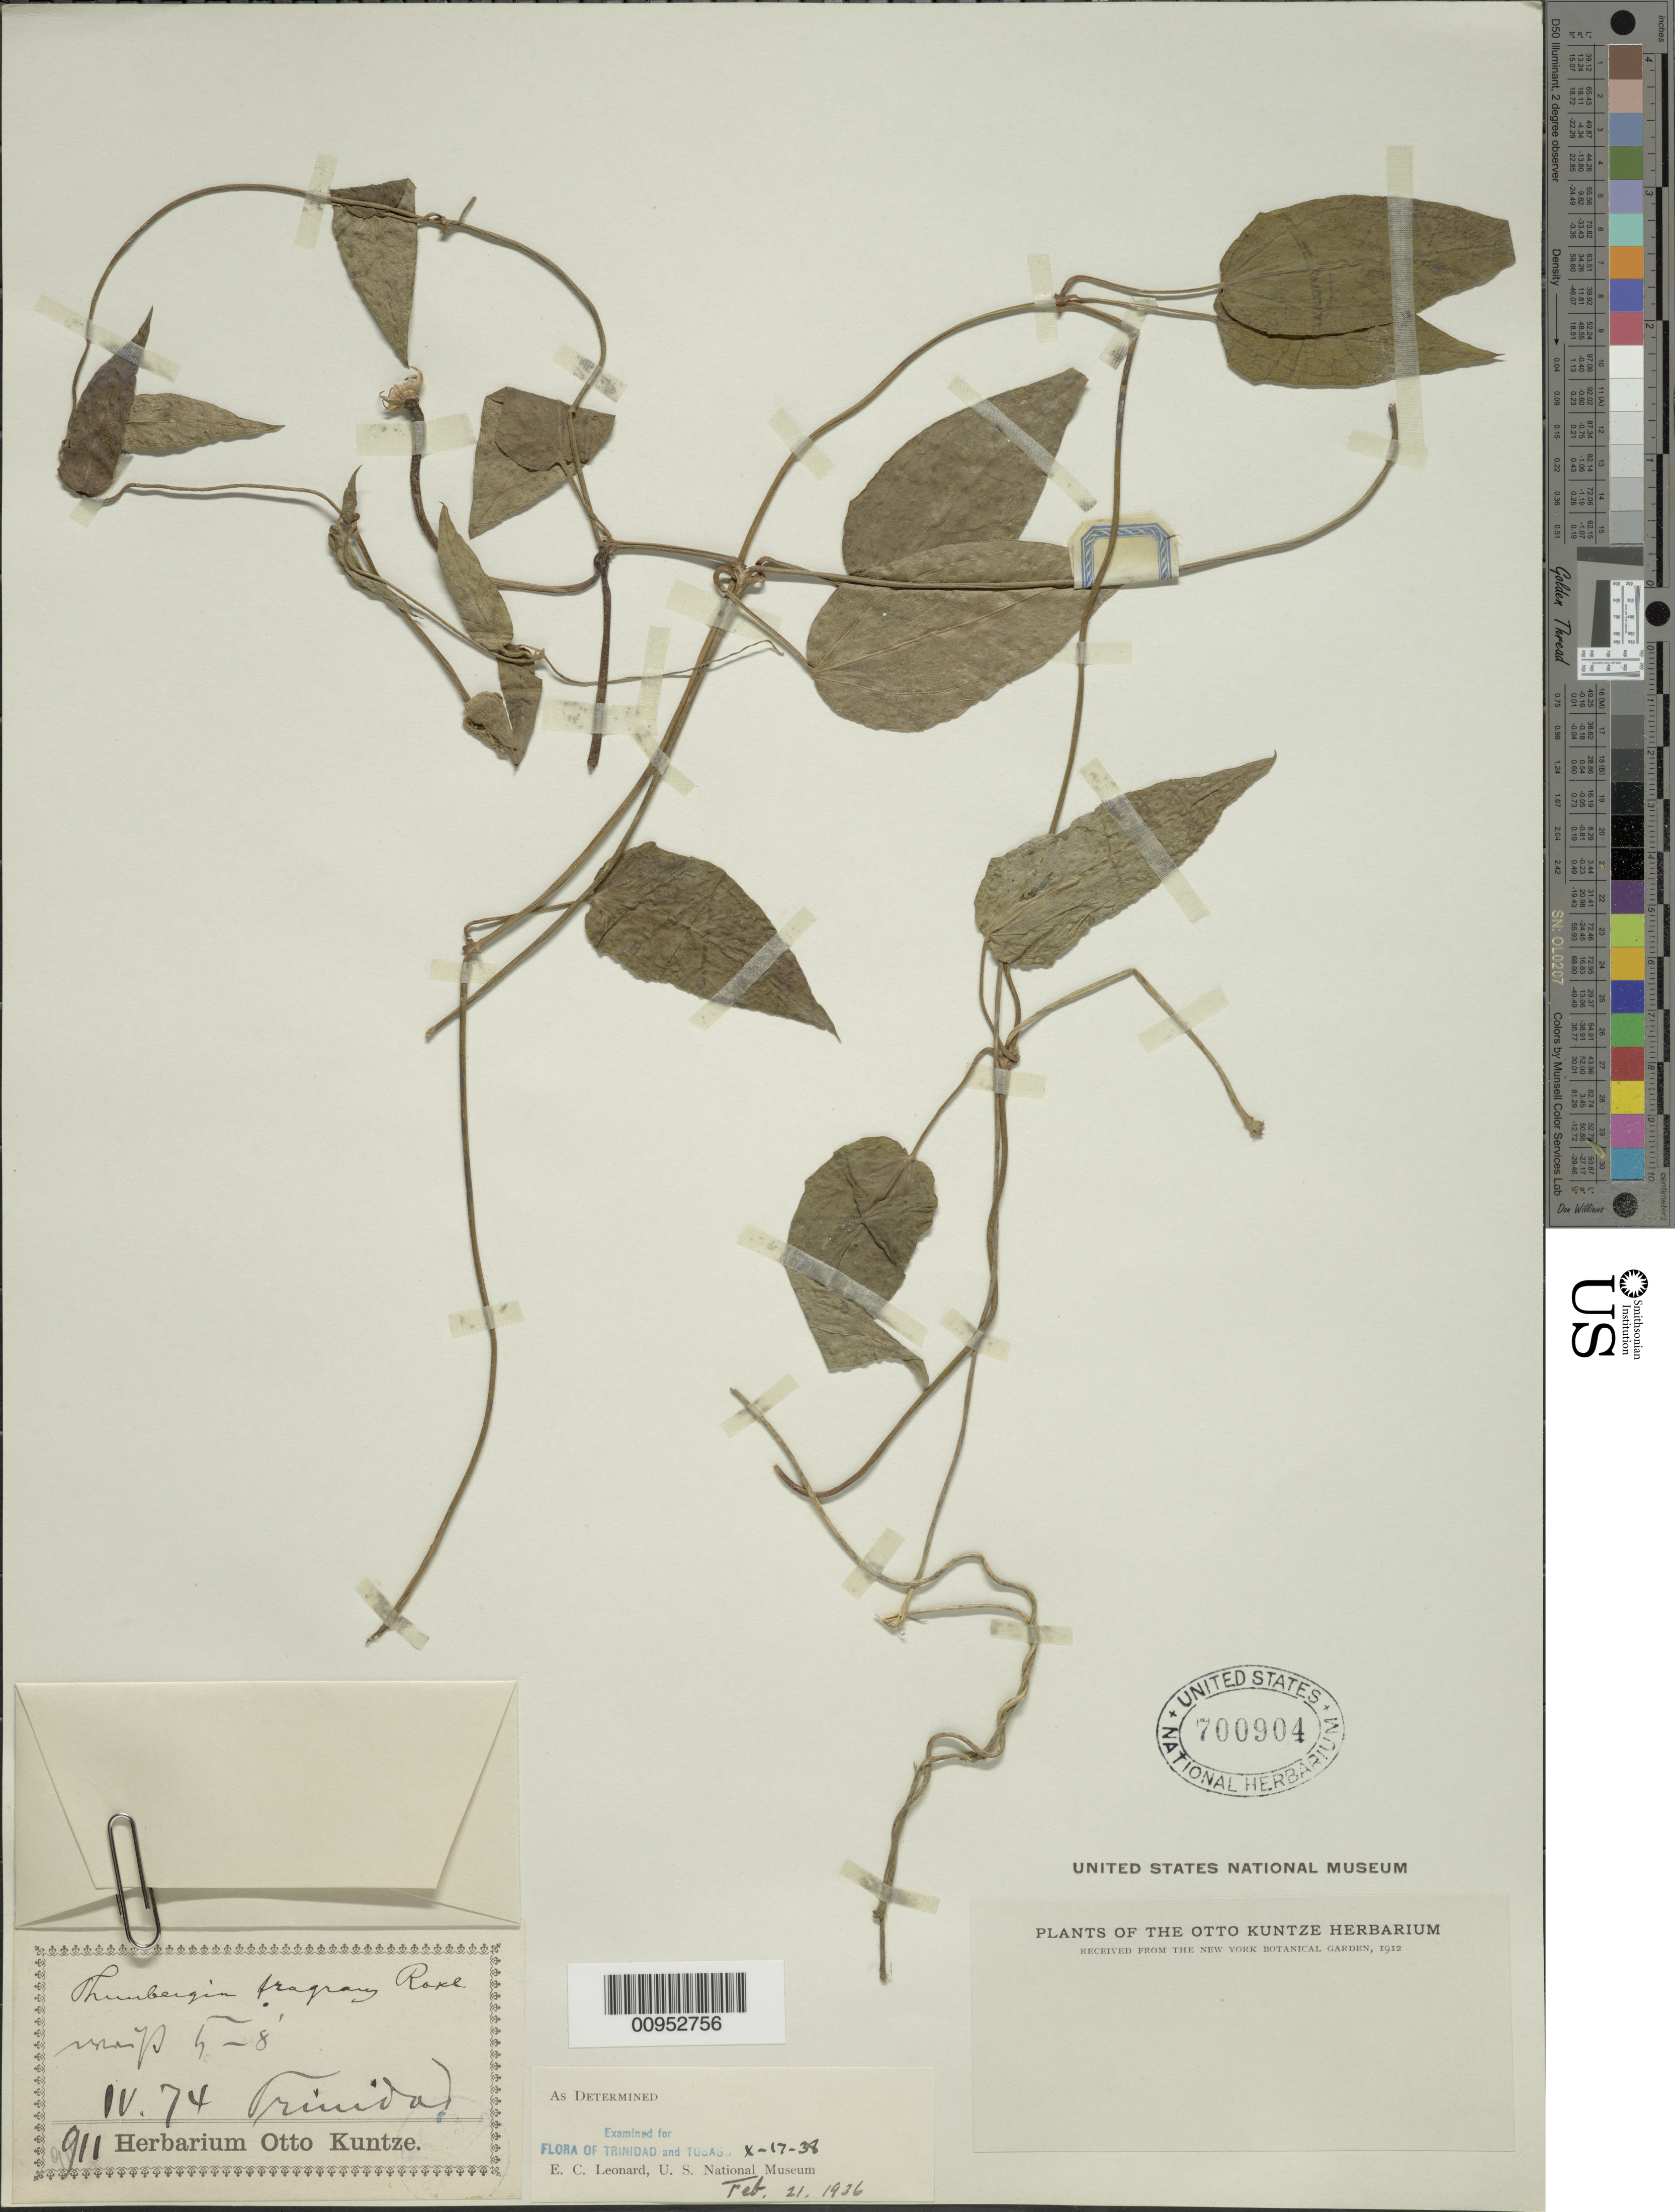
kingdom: Plantae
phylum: Tracheophyta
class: Magnoliopsida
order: Lamiales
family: Acanthaceae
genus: Thunbergia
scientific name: Thunbergia fragrans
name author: Roxb.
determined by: Leonard, Emery C., (US)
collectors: C.E.O. Kuntze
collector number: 911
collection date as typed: Apr 1874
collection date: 1874-04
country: Trinidad and Tobago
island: Trinidad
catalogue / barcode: US 700904